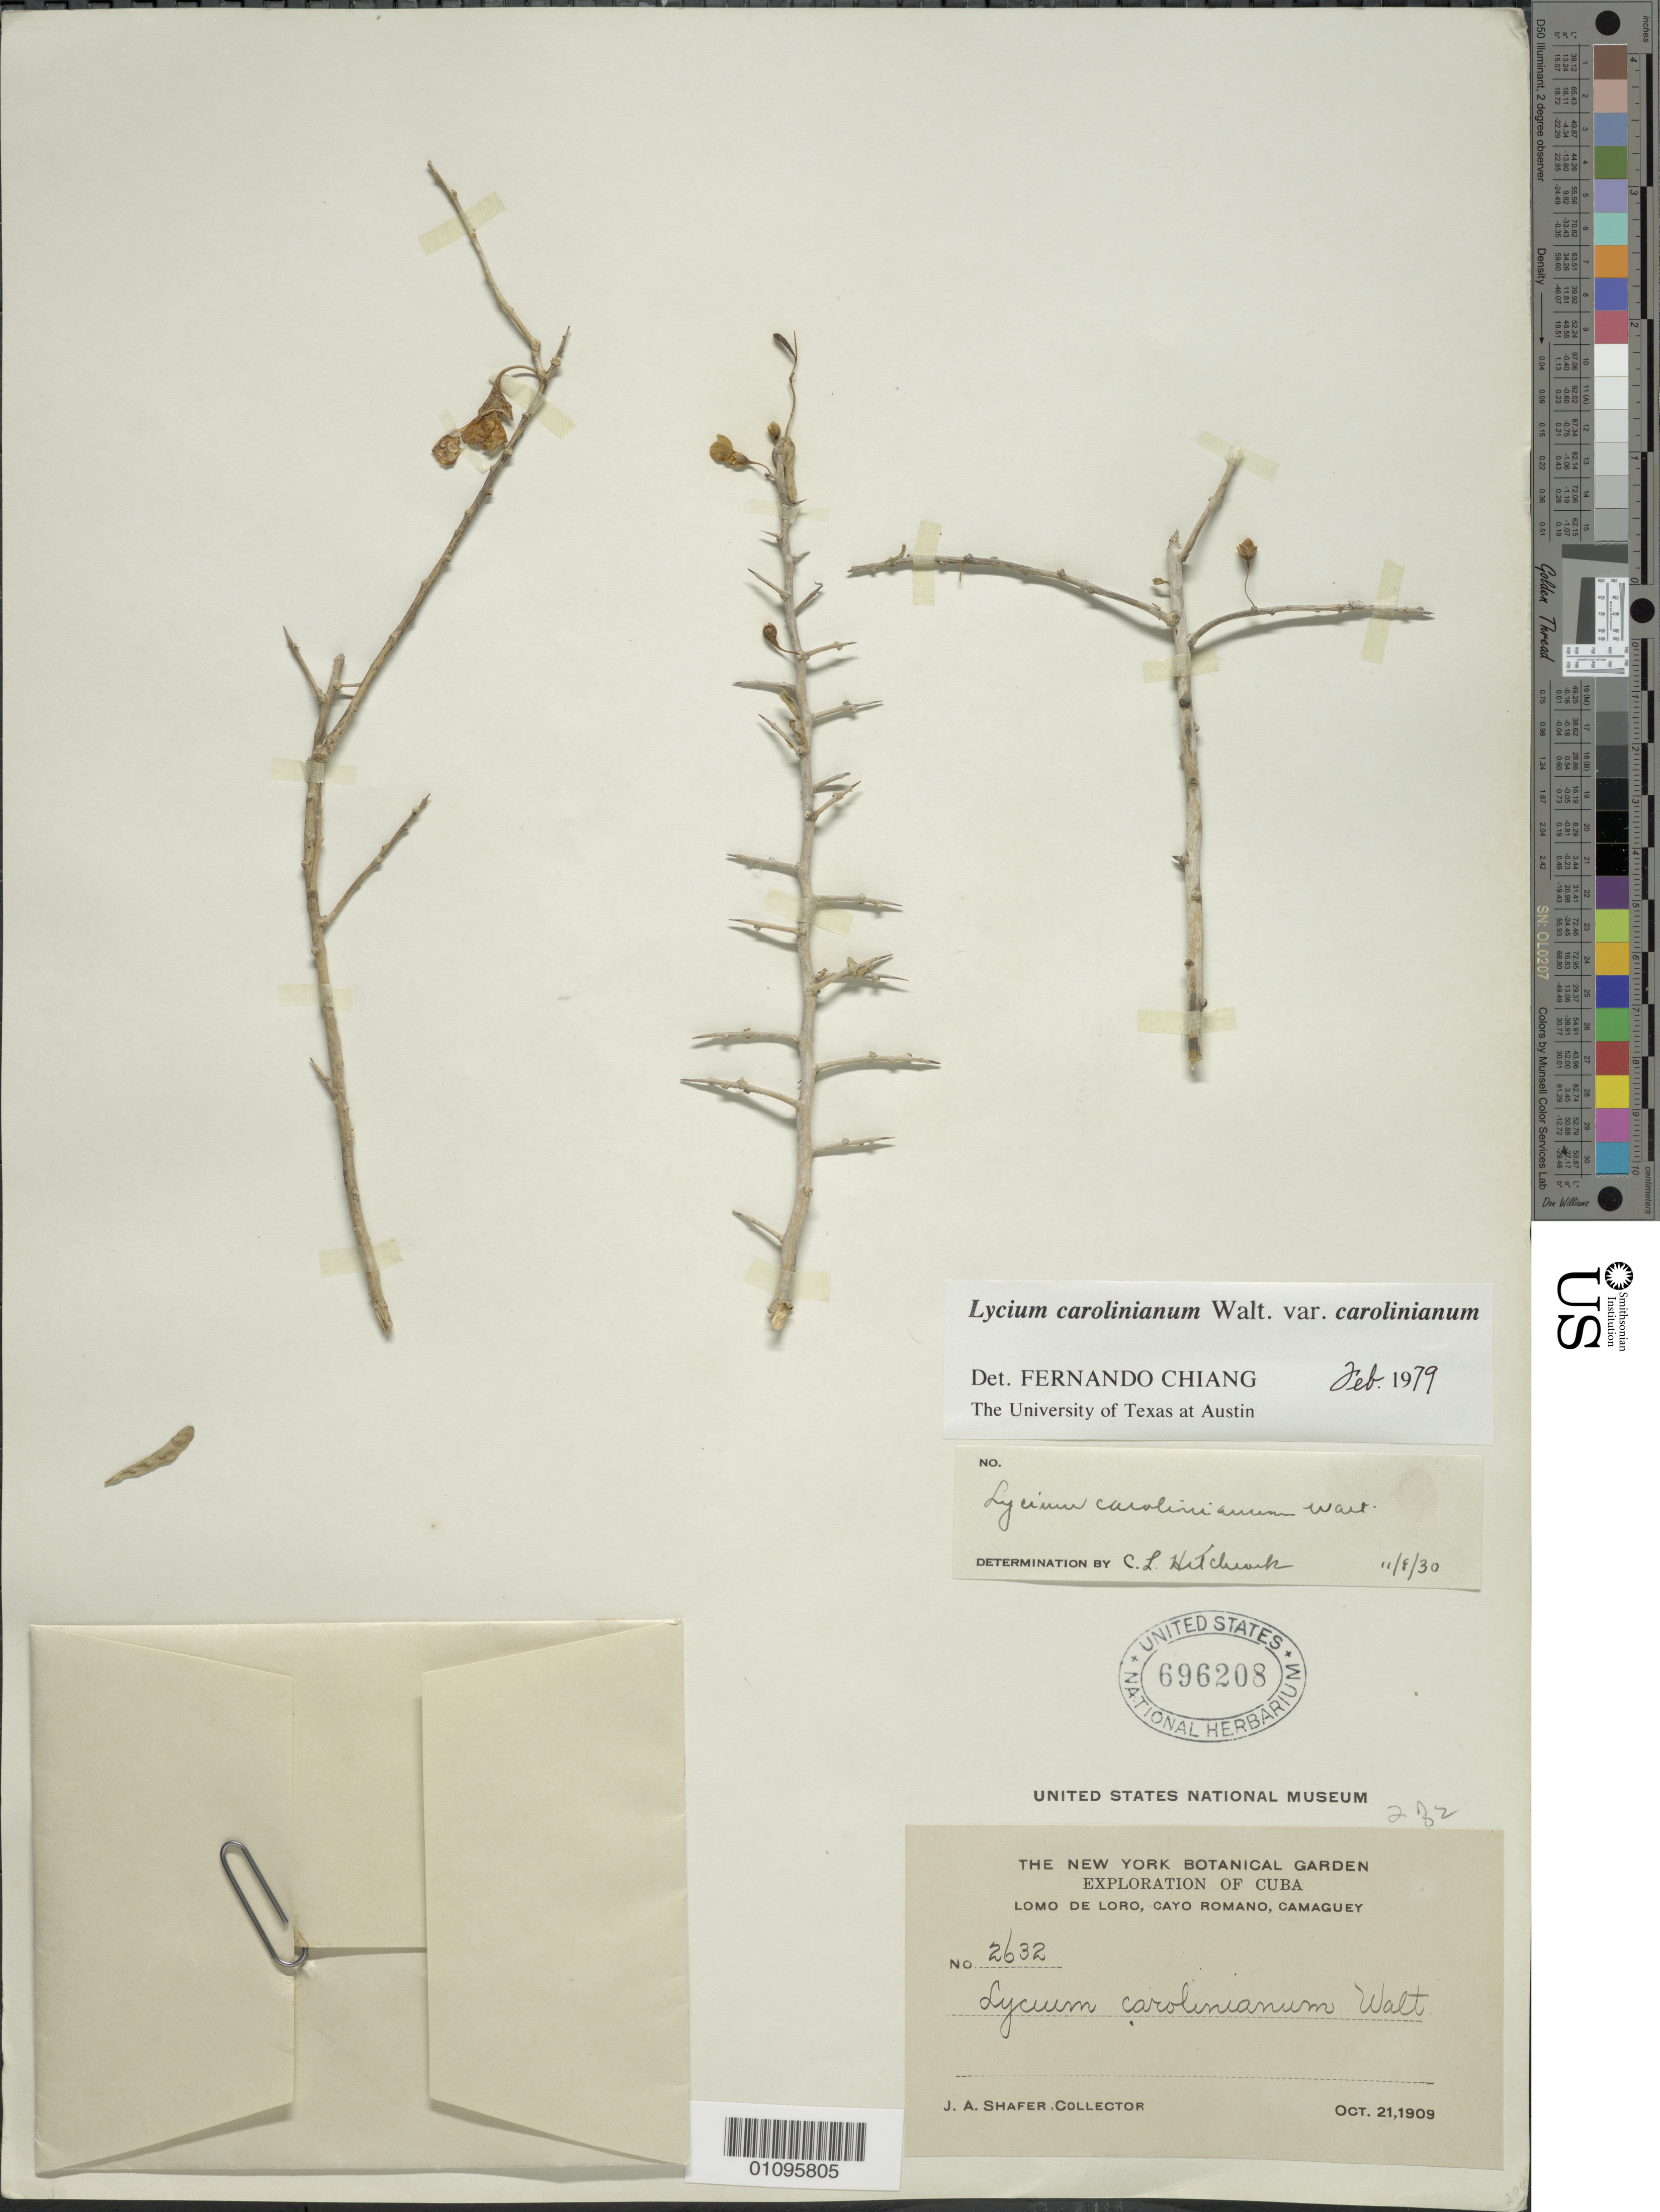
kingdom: Plantae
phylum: Tracheophyta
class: Magnoliopsida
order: Solanales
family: Solanaceae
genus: Lycium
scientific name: Lycium carolinianum var. carolinianum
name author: Walter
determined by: Chiang, F.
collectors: J. A. Shafer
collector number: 2632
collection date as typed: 21 Oct 1909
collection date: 1909-10-21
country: Cuba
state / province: Camaguey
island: Cuba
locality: Lomo de Loro, Cayo Romano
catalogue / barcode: US 696208